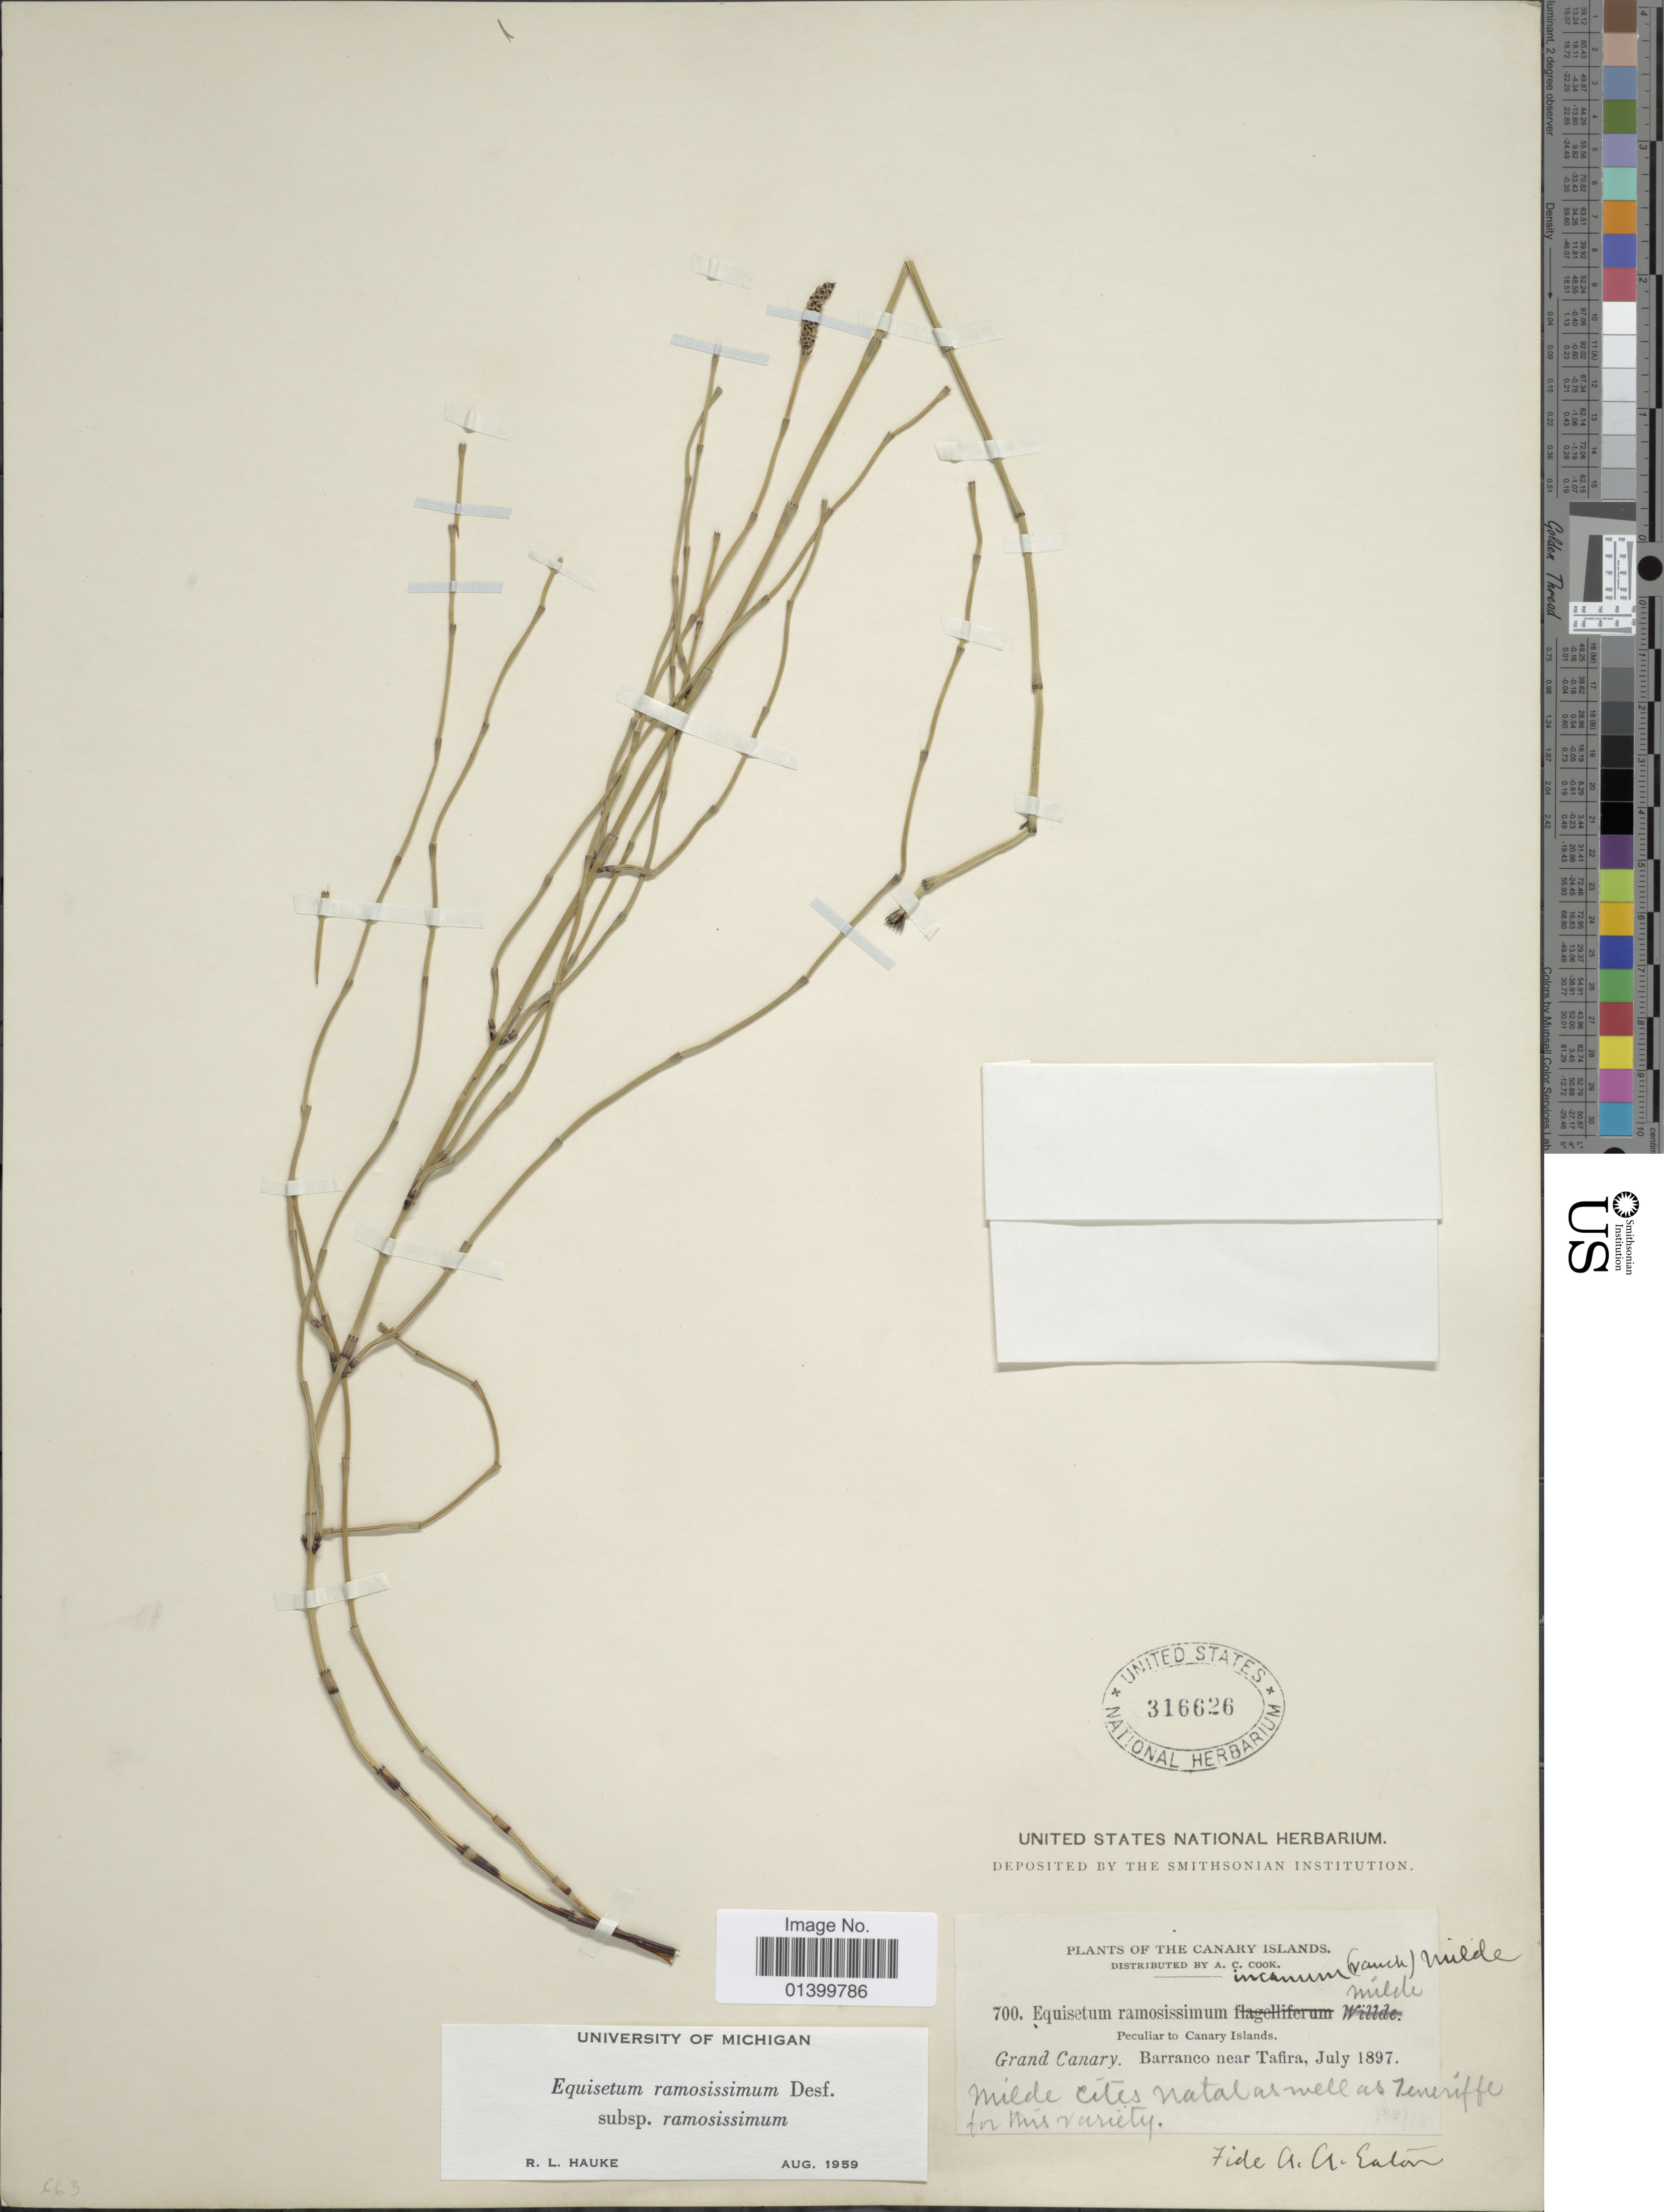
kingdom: Plantae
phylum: Tracheophyta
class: Polypodiopsida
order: Equisetales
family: Equisetaceae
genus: Equisetum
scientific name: Equisetum ramosissimum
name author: Desf.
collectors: Alice C. Cook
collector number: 700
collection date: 1897-07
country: Spain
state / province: Canarias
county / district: Las Palmas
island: Grand Canary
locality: Plants of the Canary Islands. Grand Canary. Barranco near Tafira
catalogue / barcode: US 316626